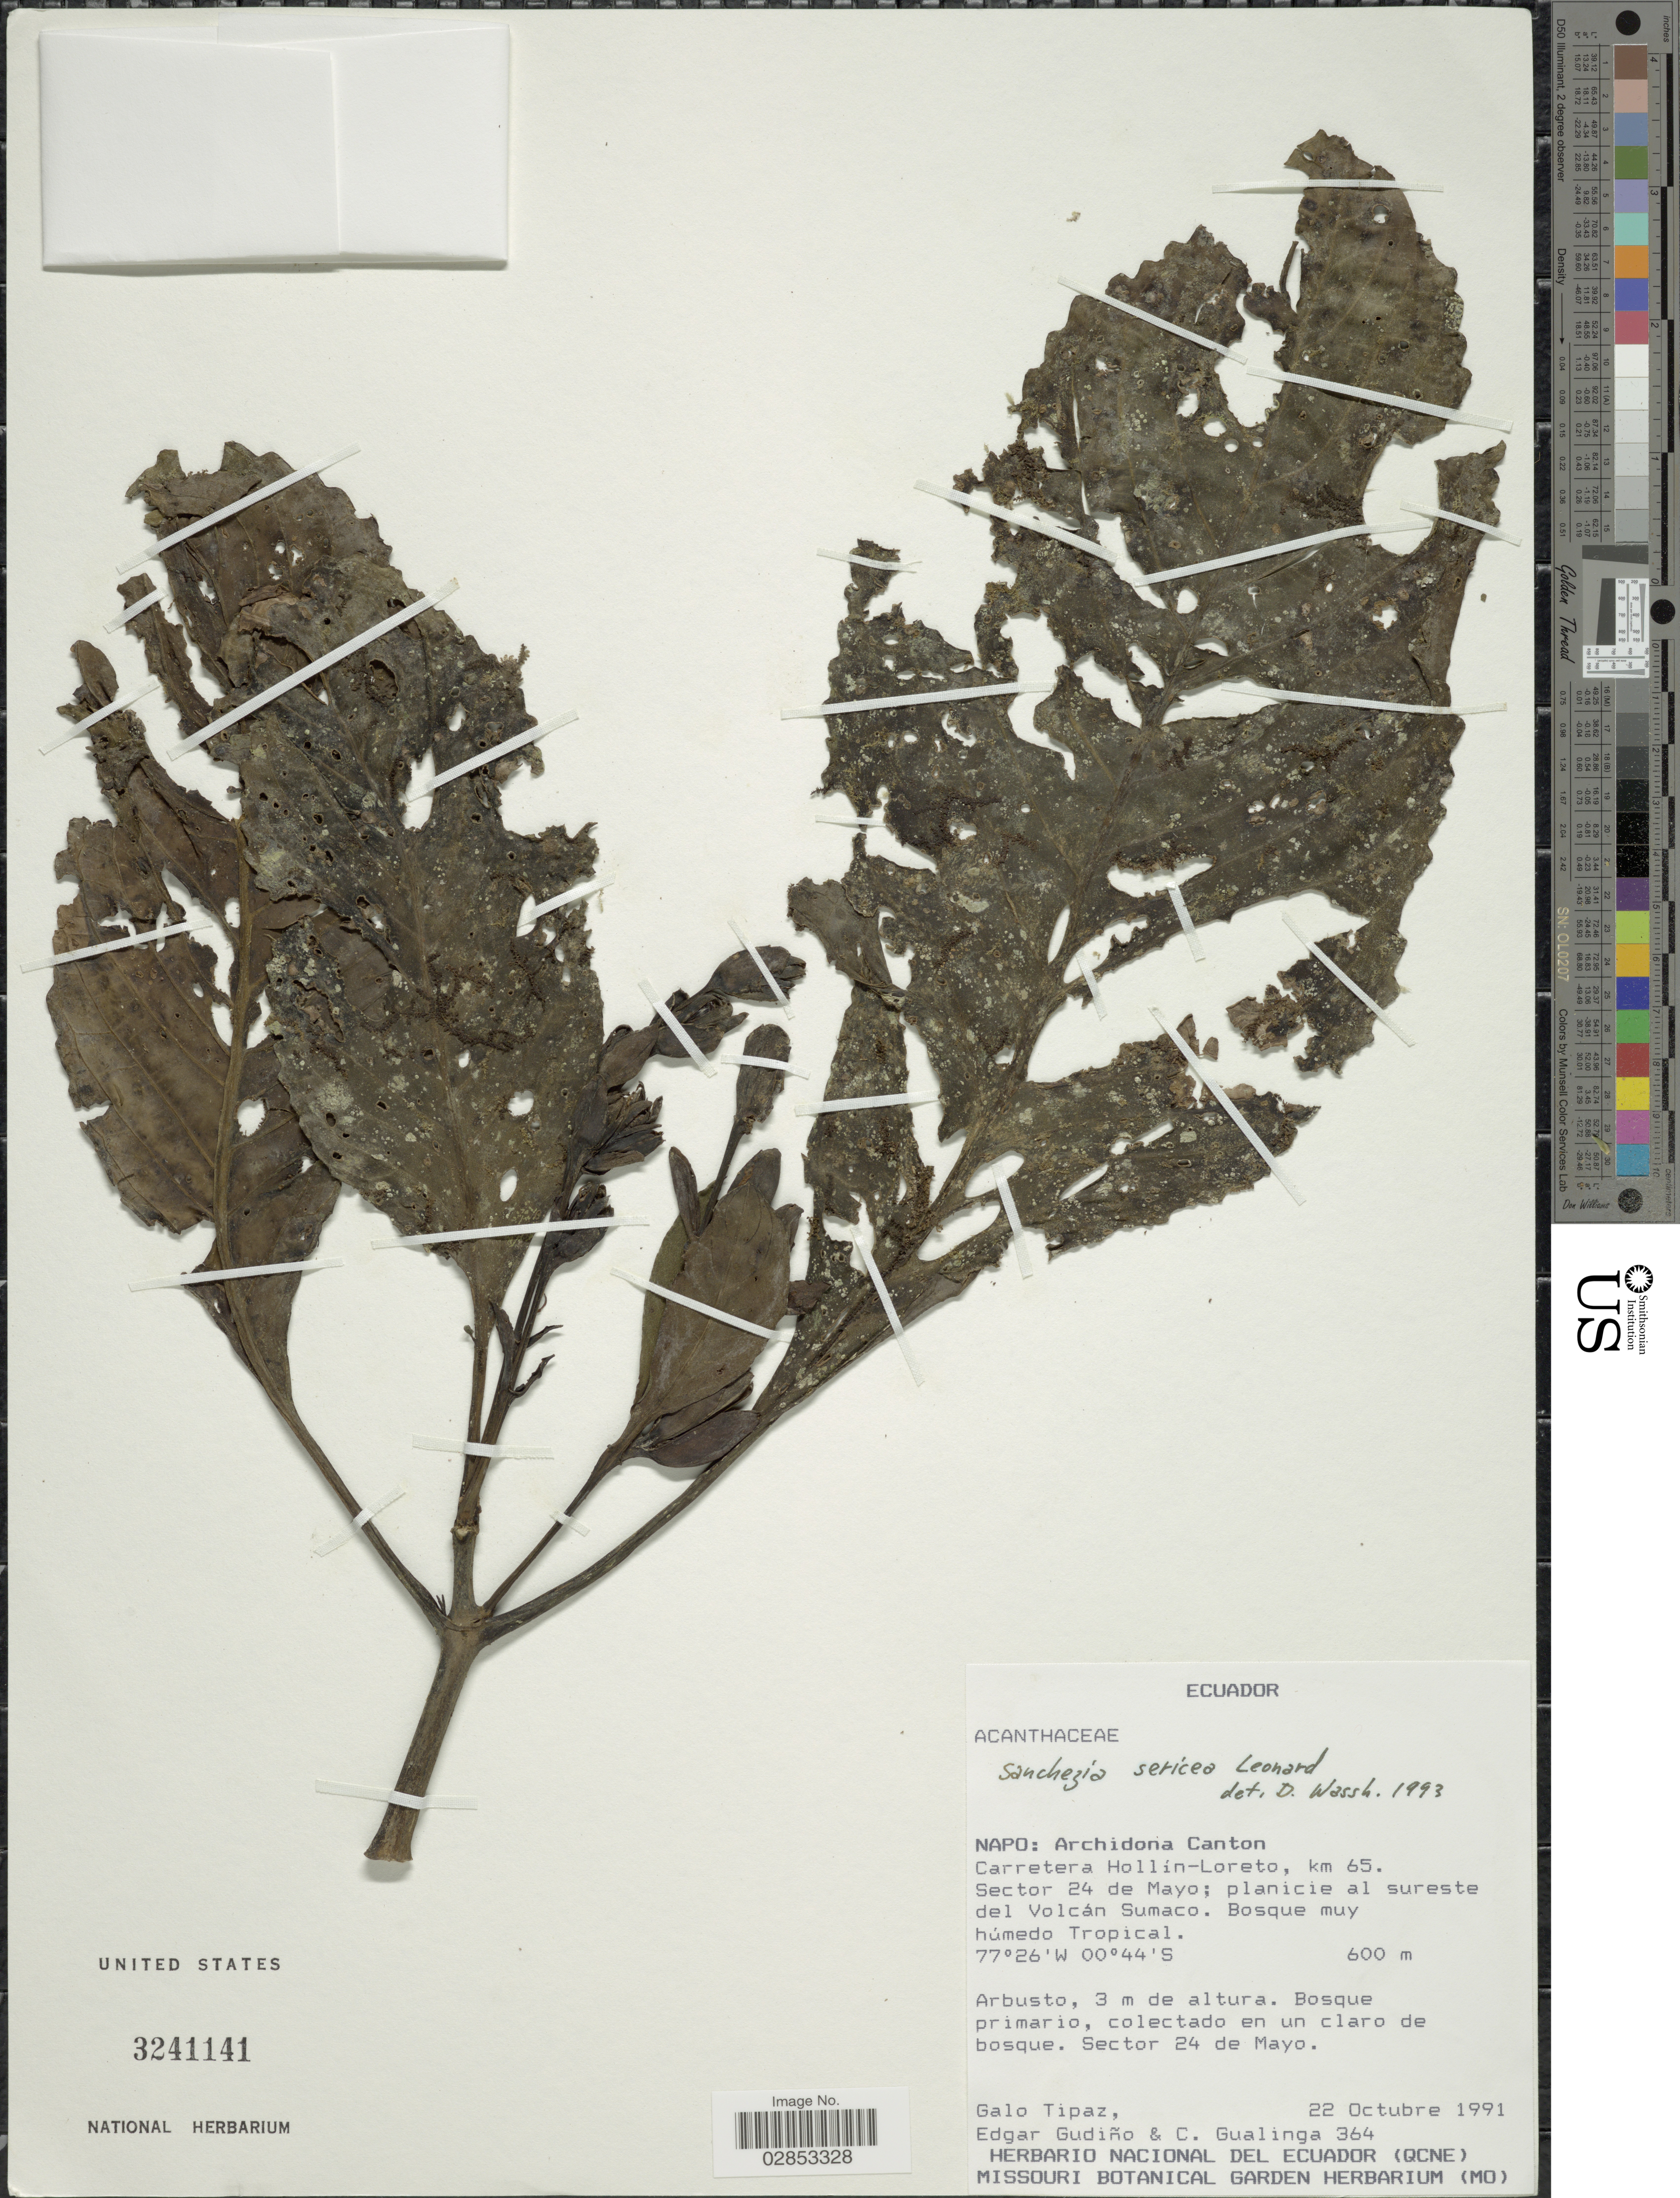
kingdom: Plantae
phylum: Tracheophyta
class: Magnoliopsida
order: Lamiales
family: Acanthaceae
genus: Sanchezia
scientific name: Sanchezia ecuadorensis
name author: Leonard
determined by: Azevedo, Igor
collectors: G. Tipaz, E. Gudiño & C. Gualinga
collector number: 364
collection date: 1991-10-22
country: Ecuador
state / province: Napo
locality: Archidona Canton. Carretera Hollín-Loreto, km 65. Sector 24 de Mayo; planicie al sureste del Volcán Sumaco.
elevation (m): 600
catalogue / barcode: US 3241141